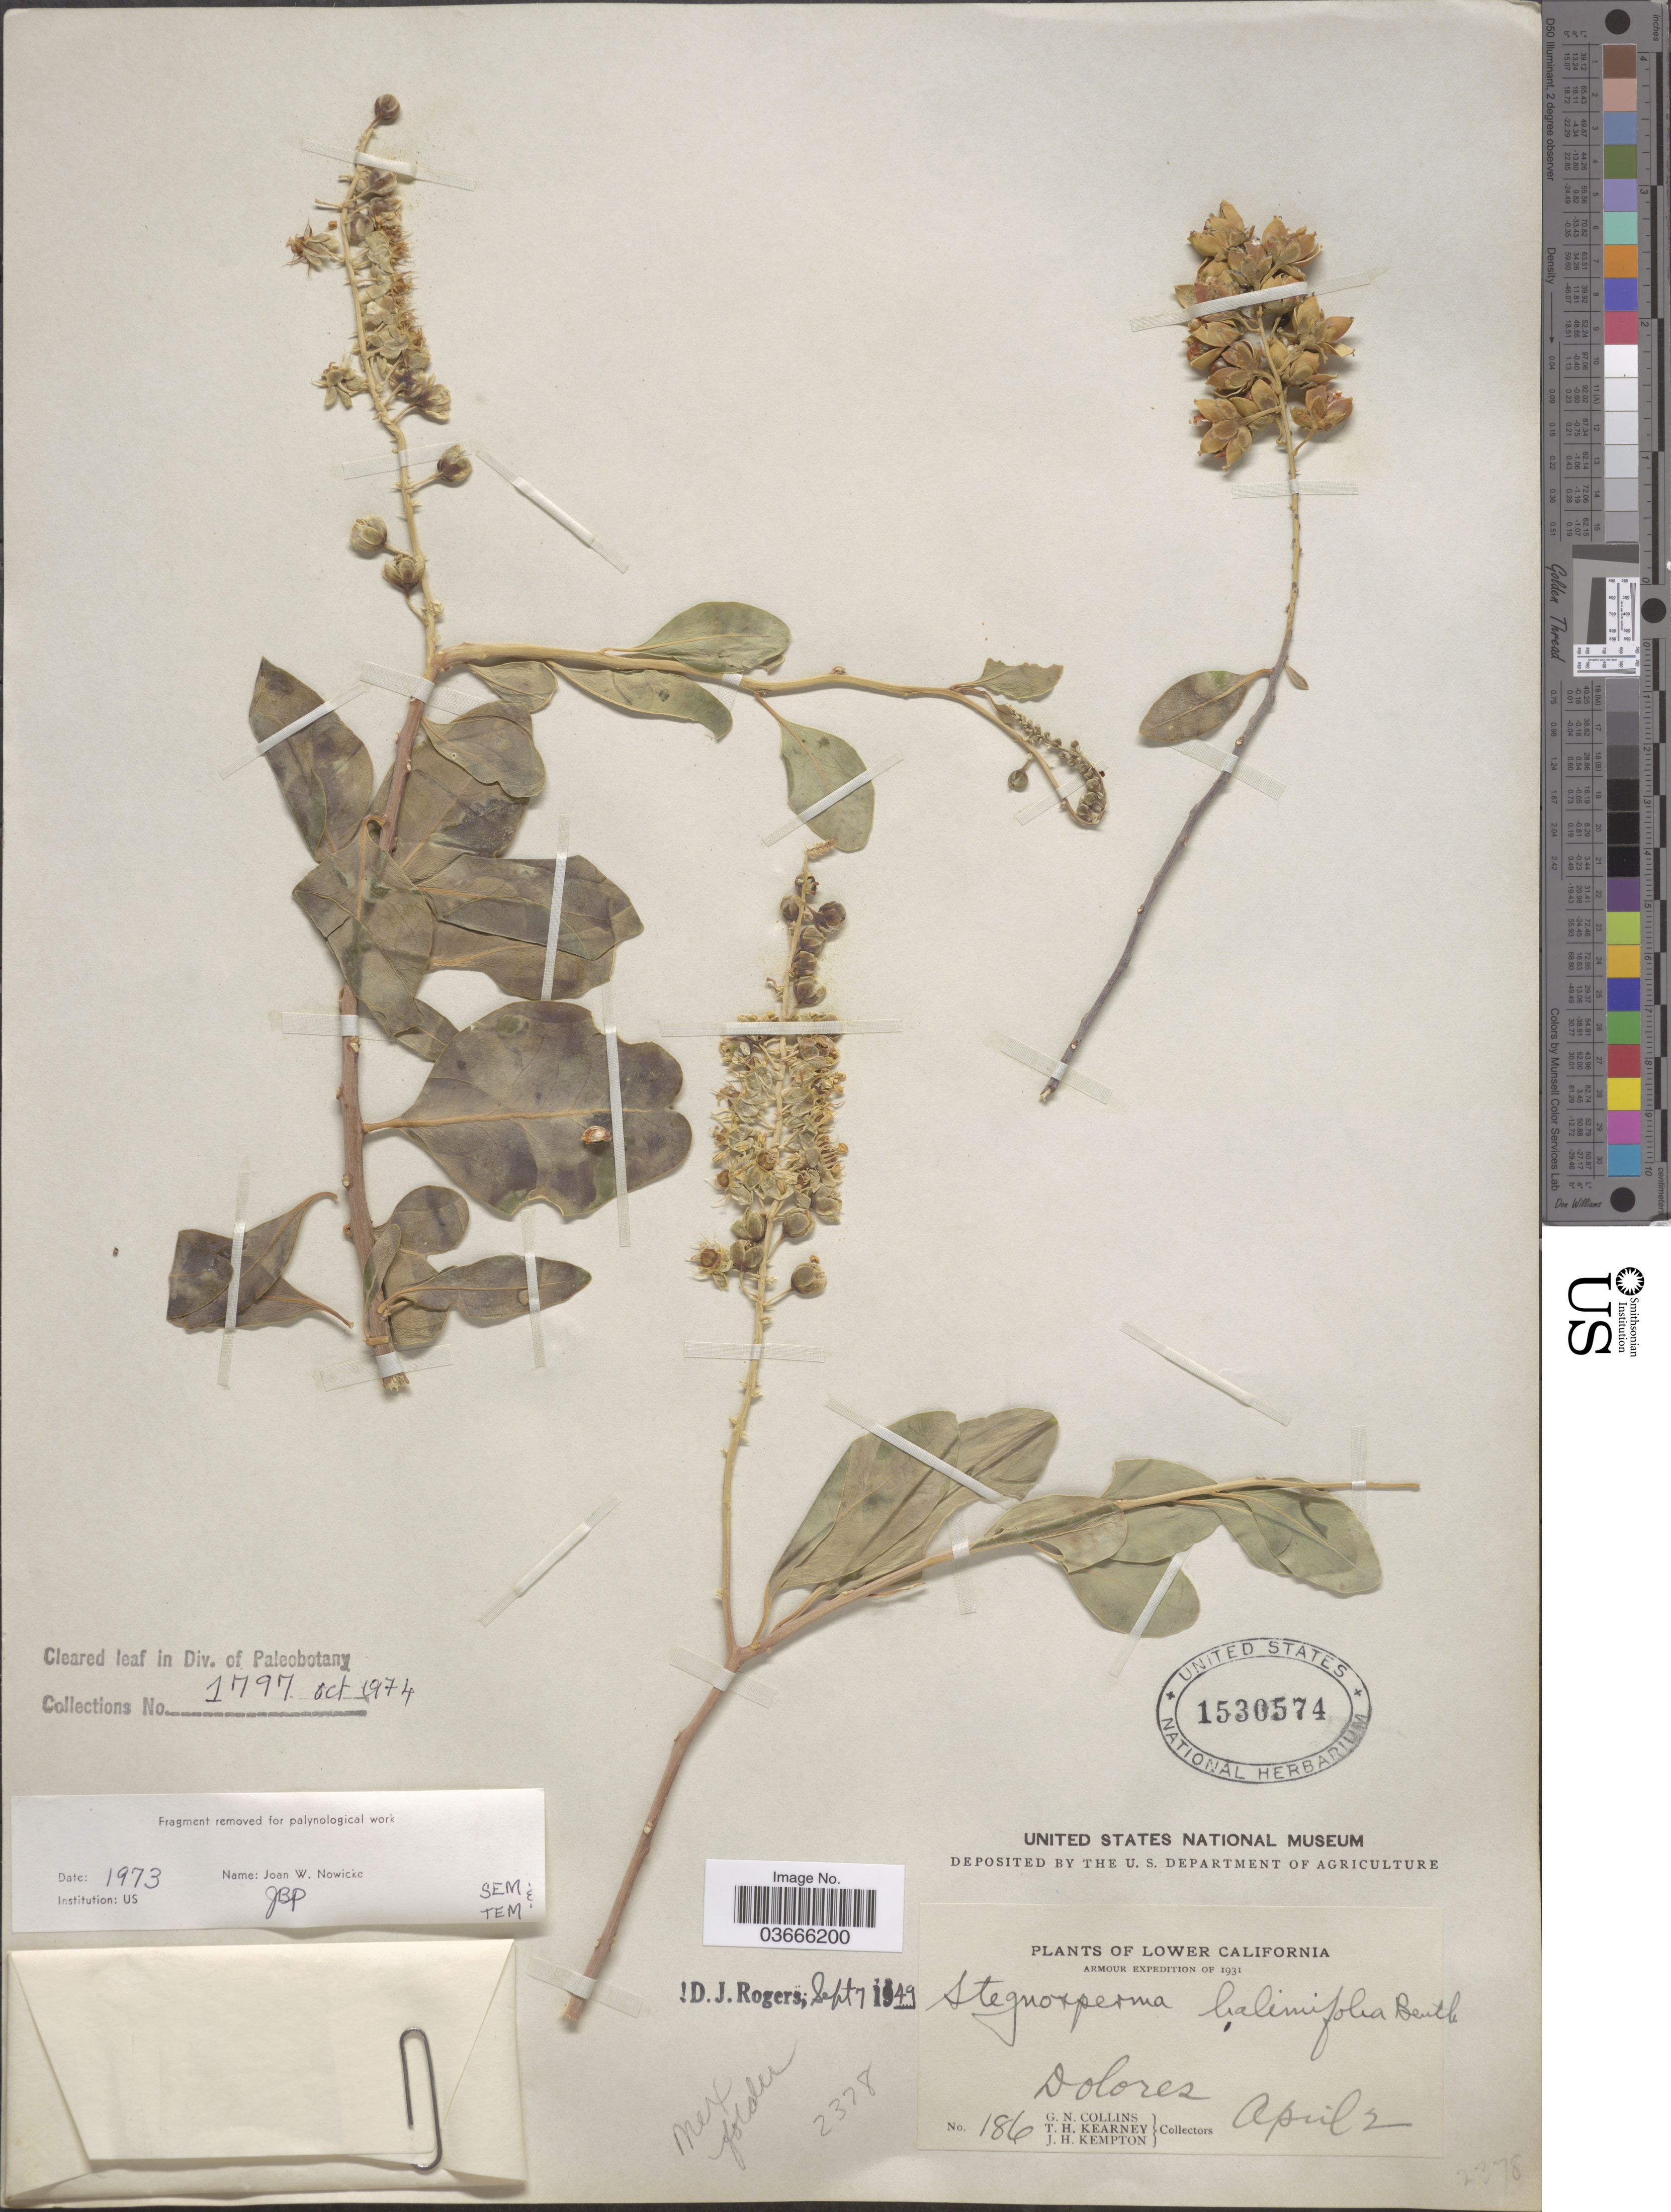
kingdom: Plantae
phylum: Tracheophyta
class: Magnoliopsida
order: Caryophyllales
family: Stegnospermataceae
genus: Stegnosperma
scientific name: Stegnosperma halimifolium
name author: Benth.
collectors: G. Collins, T. H. Kearney & J. H. Kempton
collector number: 186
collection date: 1931-04-02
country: Mexico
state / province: Baja California Sur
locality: Lower California. Dolores.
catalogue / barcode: US 1530574